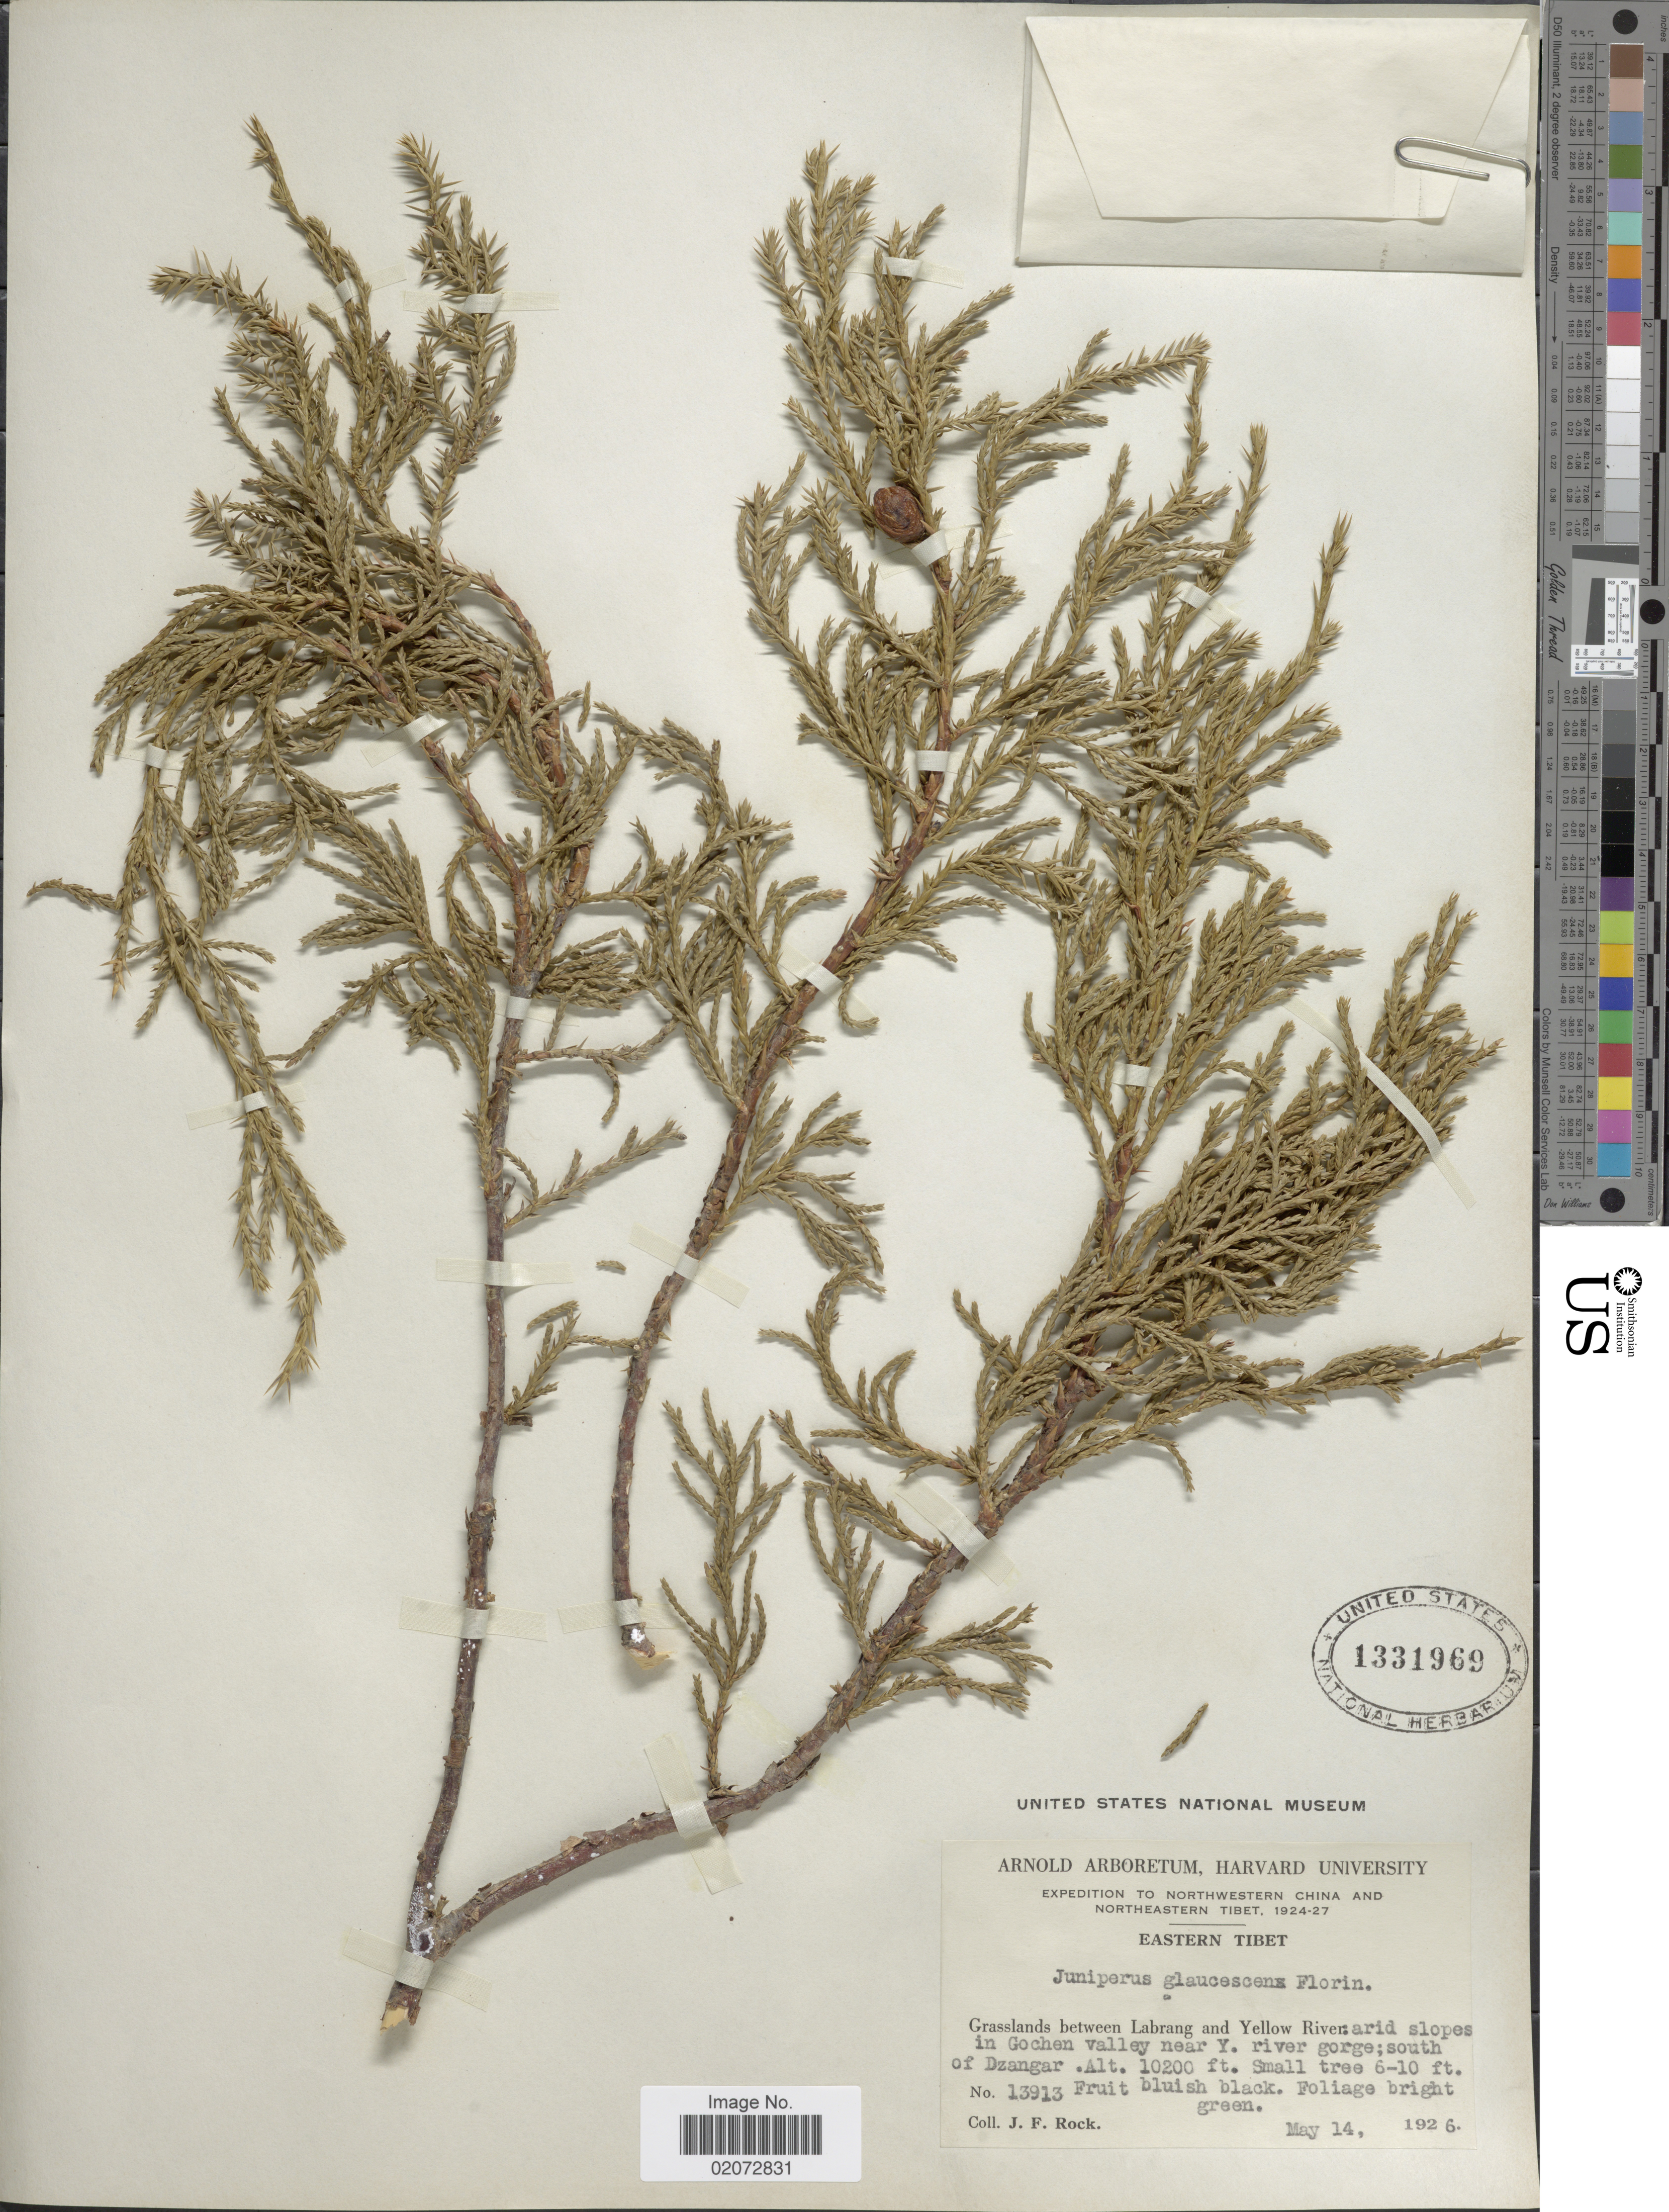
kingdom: Plantae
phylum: Tracheophyta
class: Pinopsida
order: Pinales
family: Cupressaceae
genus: Juniperus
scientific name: Juniperus glaucescens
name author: Florin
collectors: J. Rock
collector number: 13913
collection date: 1926-05-14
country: China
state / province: Xizang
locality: Eastern Tibet, Grasslands between Labrang and Yellow River: arid slopes in Gochen valley near Y. river gorge; south of Dzangar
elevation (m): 3109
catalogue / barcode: US 1331969